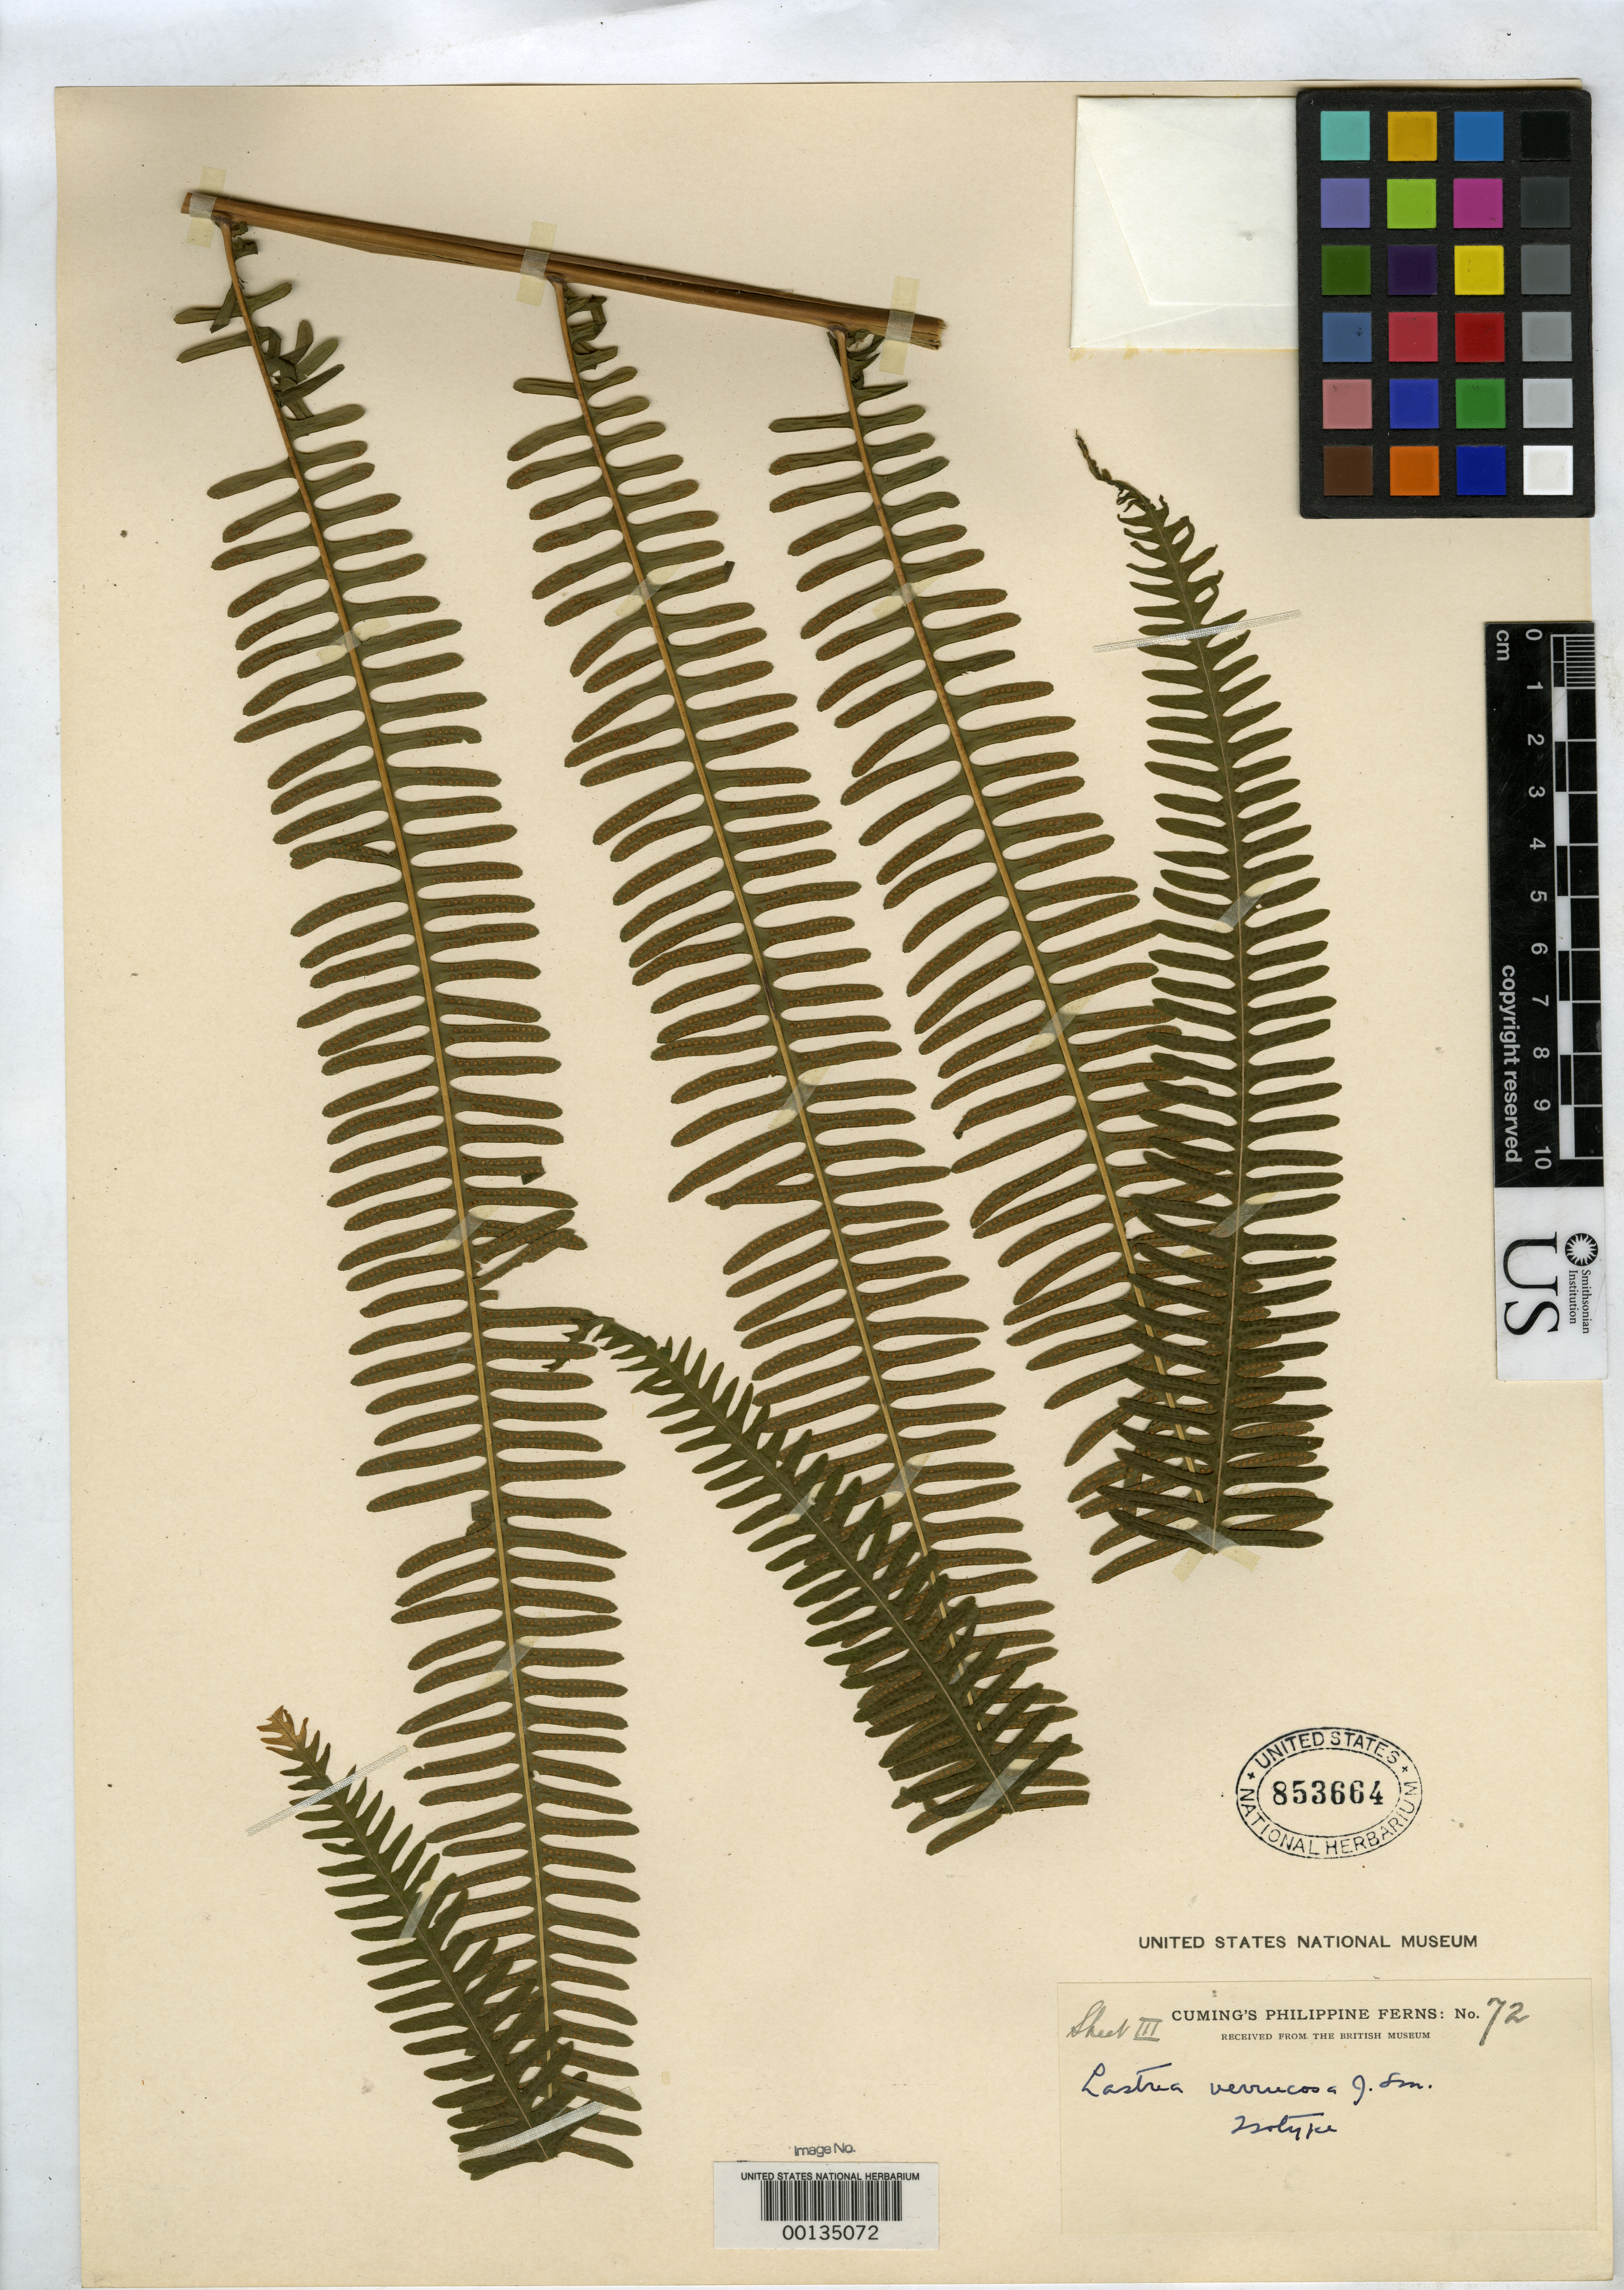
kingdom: Plantae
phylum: Tracheophyta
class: Polypodiopsida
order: Polypodiales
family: Thelypteridaceae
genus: Lastrea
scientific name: Lastrea verrucosa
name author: J. Sm. ex C. Presl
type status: Type Collection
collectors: H. Cuming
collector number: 72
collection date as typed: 1841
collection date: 1841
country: Philippines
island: Luzon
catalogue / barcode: US 853664